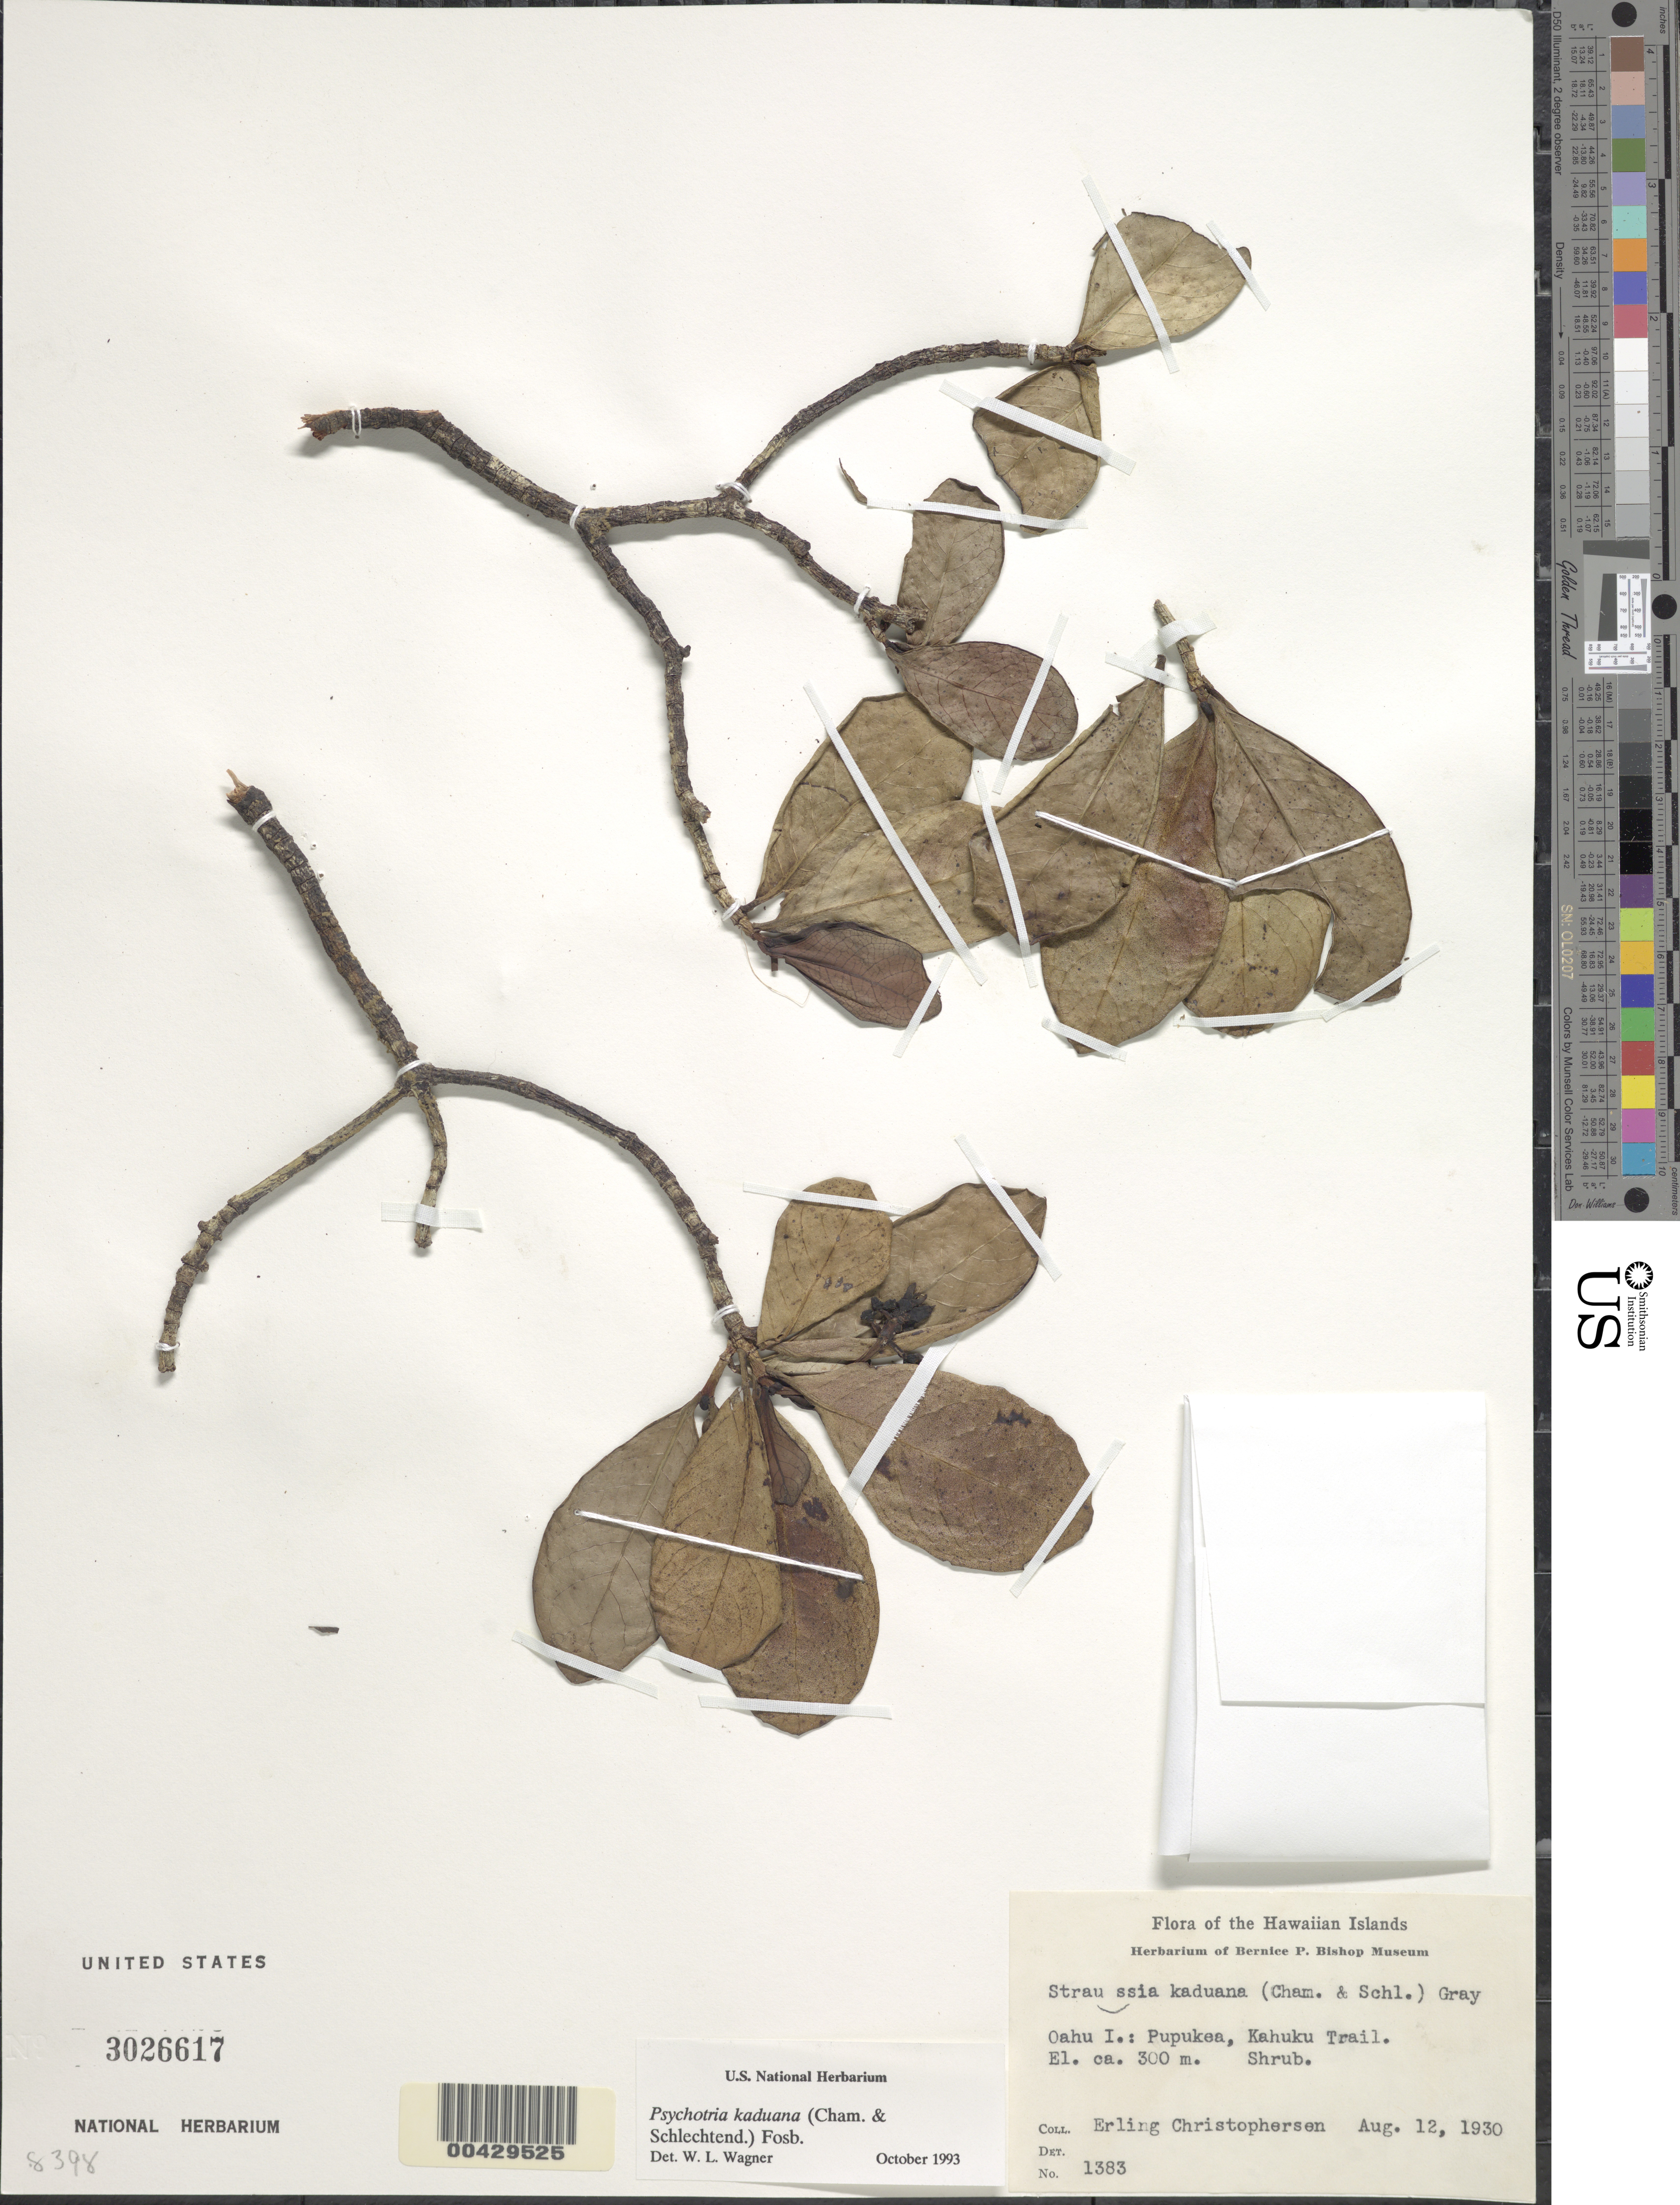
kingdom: Plantae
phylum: Tracheophyta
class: Magnoliopsida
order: Gentianales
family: Rubiaceae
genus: Psychotria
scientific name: Psychotria kaduana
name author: (Cham. & Schltdl.) Fosberg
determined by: Wagner, W. L., (BOT), Smithsonian Institution - National Museum of Natural History (UNITED STATES)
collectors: E. Christophersen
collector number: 1383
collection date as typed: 12 Aug 1930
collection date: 1930-08-12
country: United States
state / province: Hawaii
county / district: Honolulu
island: Oahu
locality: Pupukea, Kahuku Trail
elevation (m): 300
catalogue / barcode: US 3026617